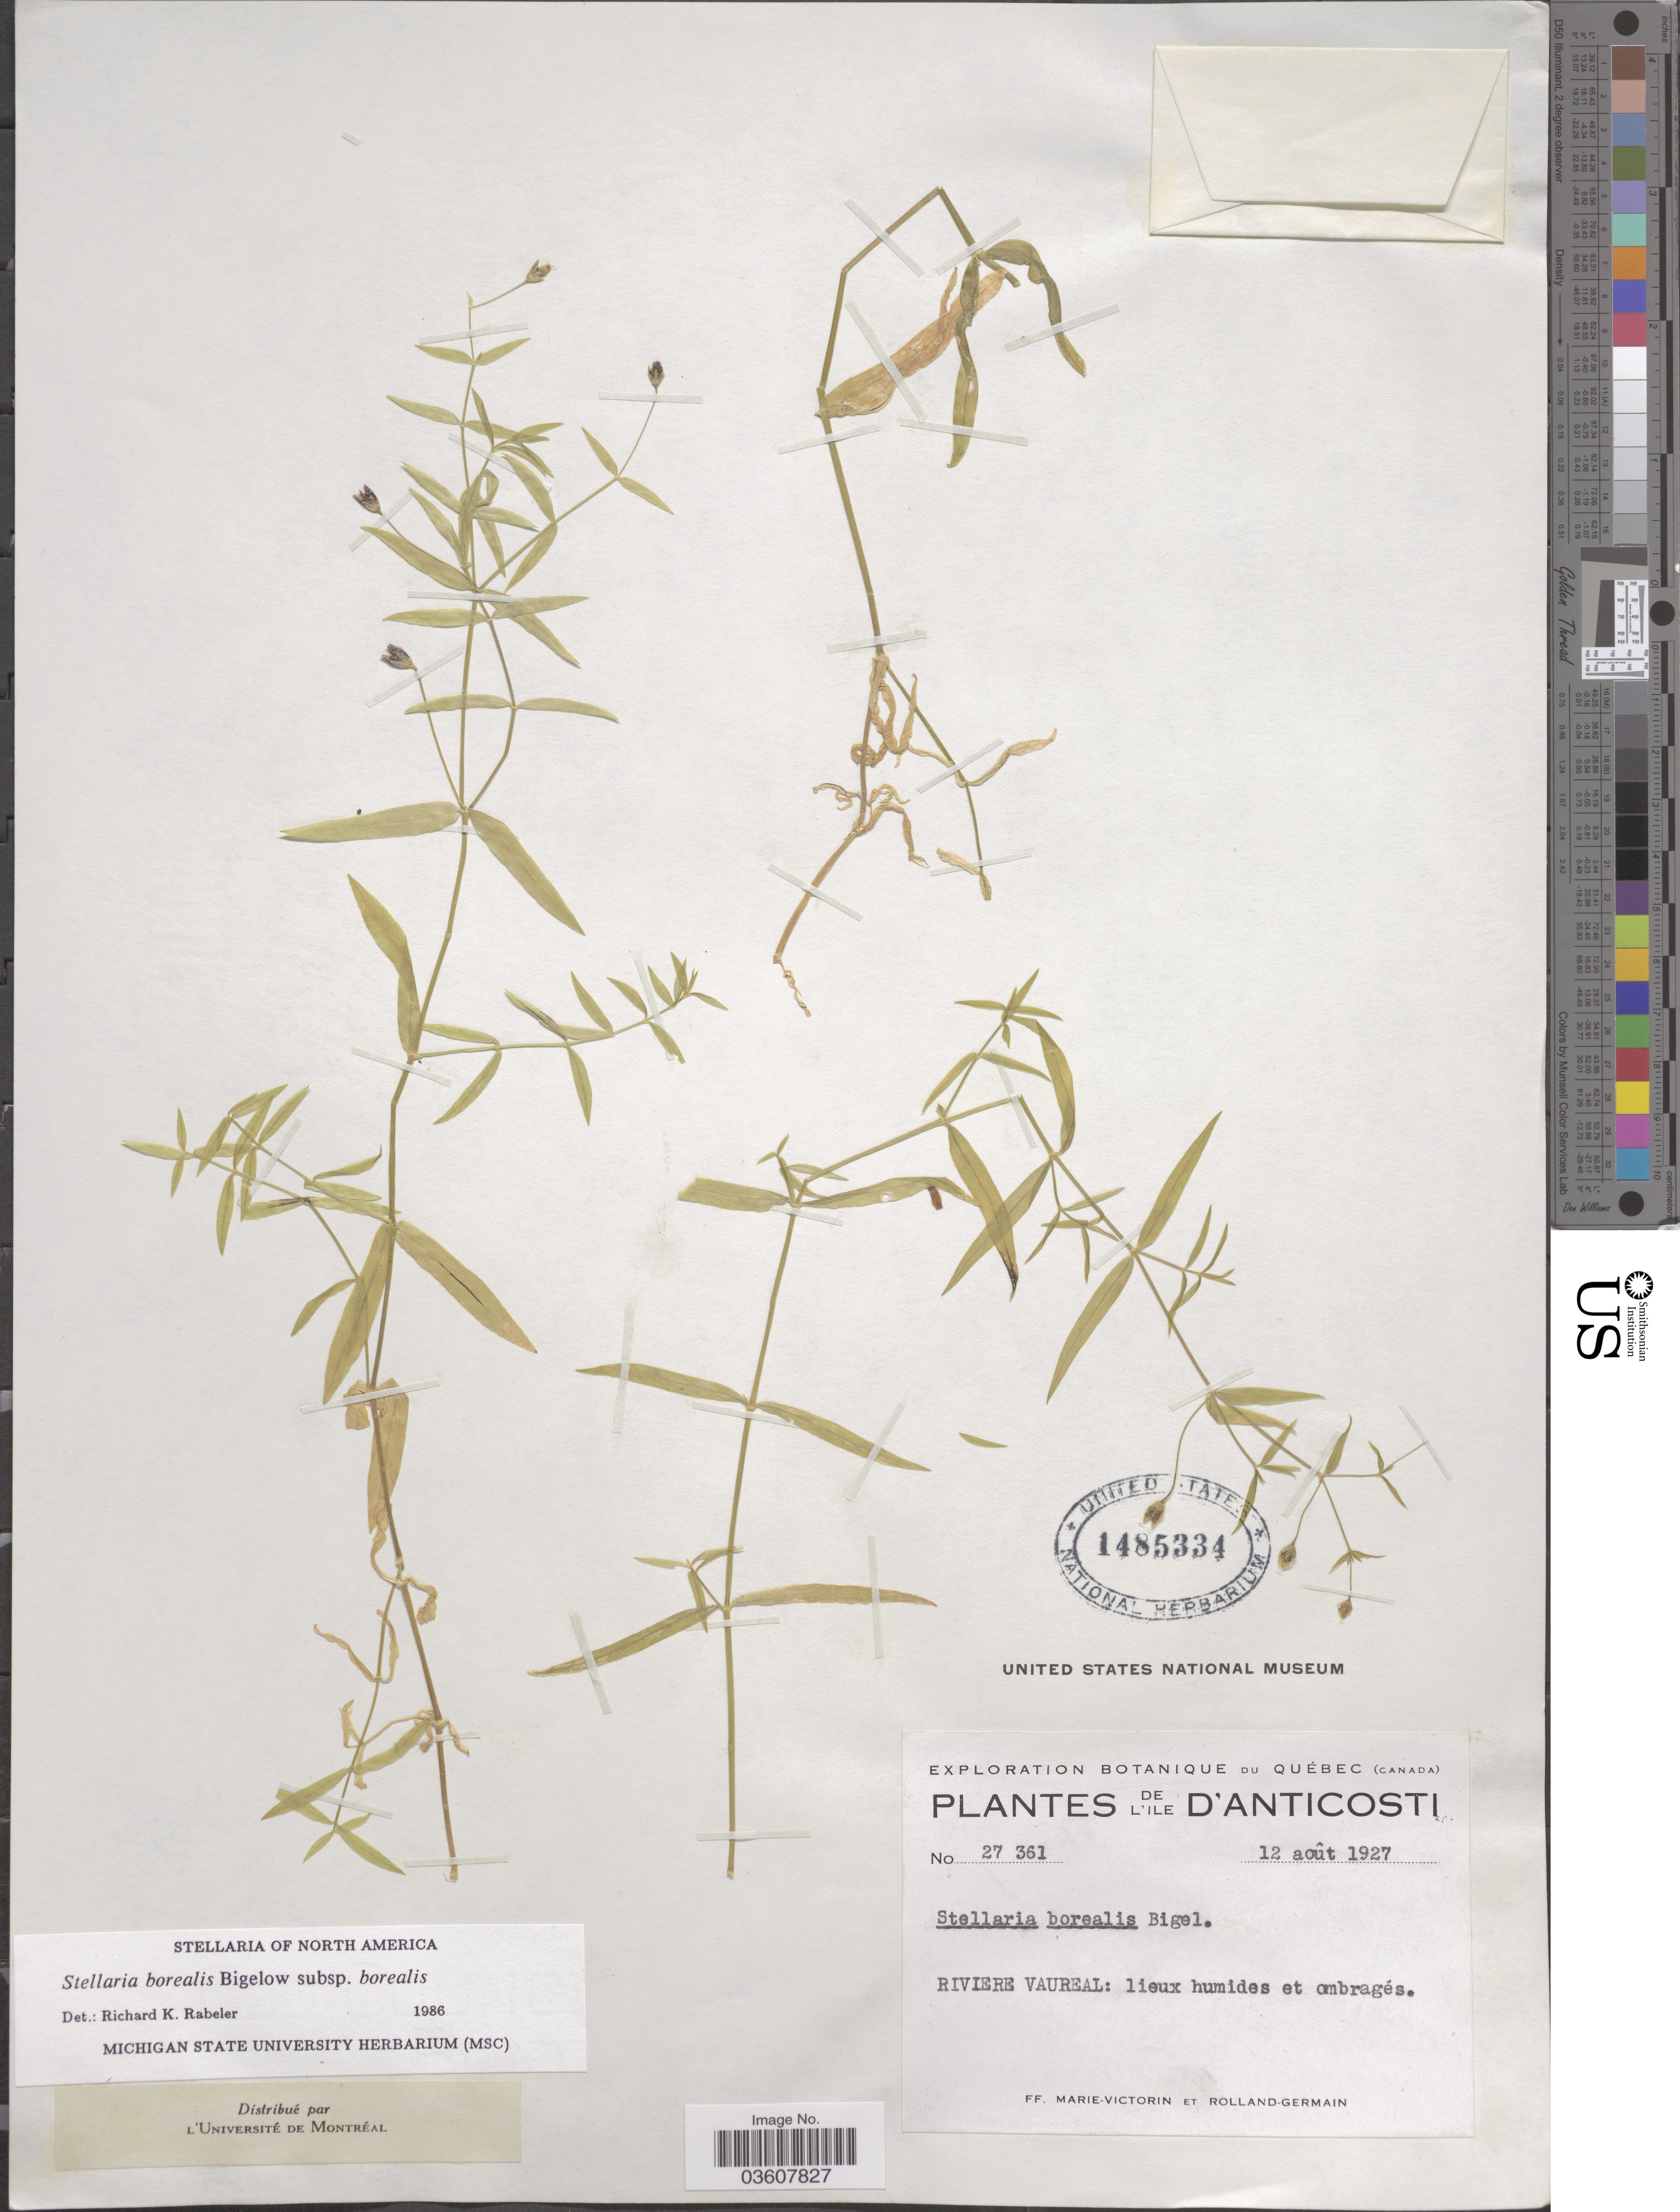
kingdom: Plantae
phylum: Tracheophyta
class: Magnoliopsida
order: Caryophyllales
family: Caryophyllaceae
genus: Stellaria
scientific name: Stellaria borealis subsp. borealis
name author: Bigelow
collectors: F. Marie-Victorin & Rolland-Germain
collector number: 27361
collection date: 1927-08-12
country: Canada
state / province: Quebec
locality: L'ile D'Anticosti. Riviere Vaureal: lieux humides et ombragés.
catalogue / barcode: US 1485334